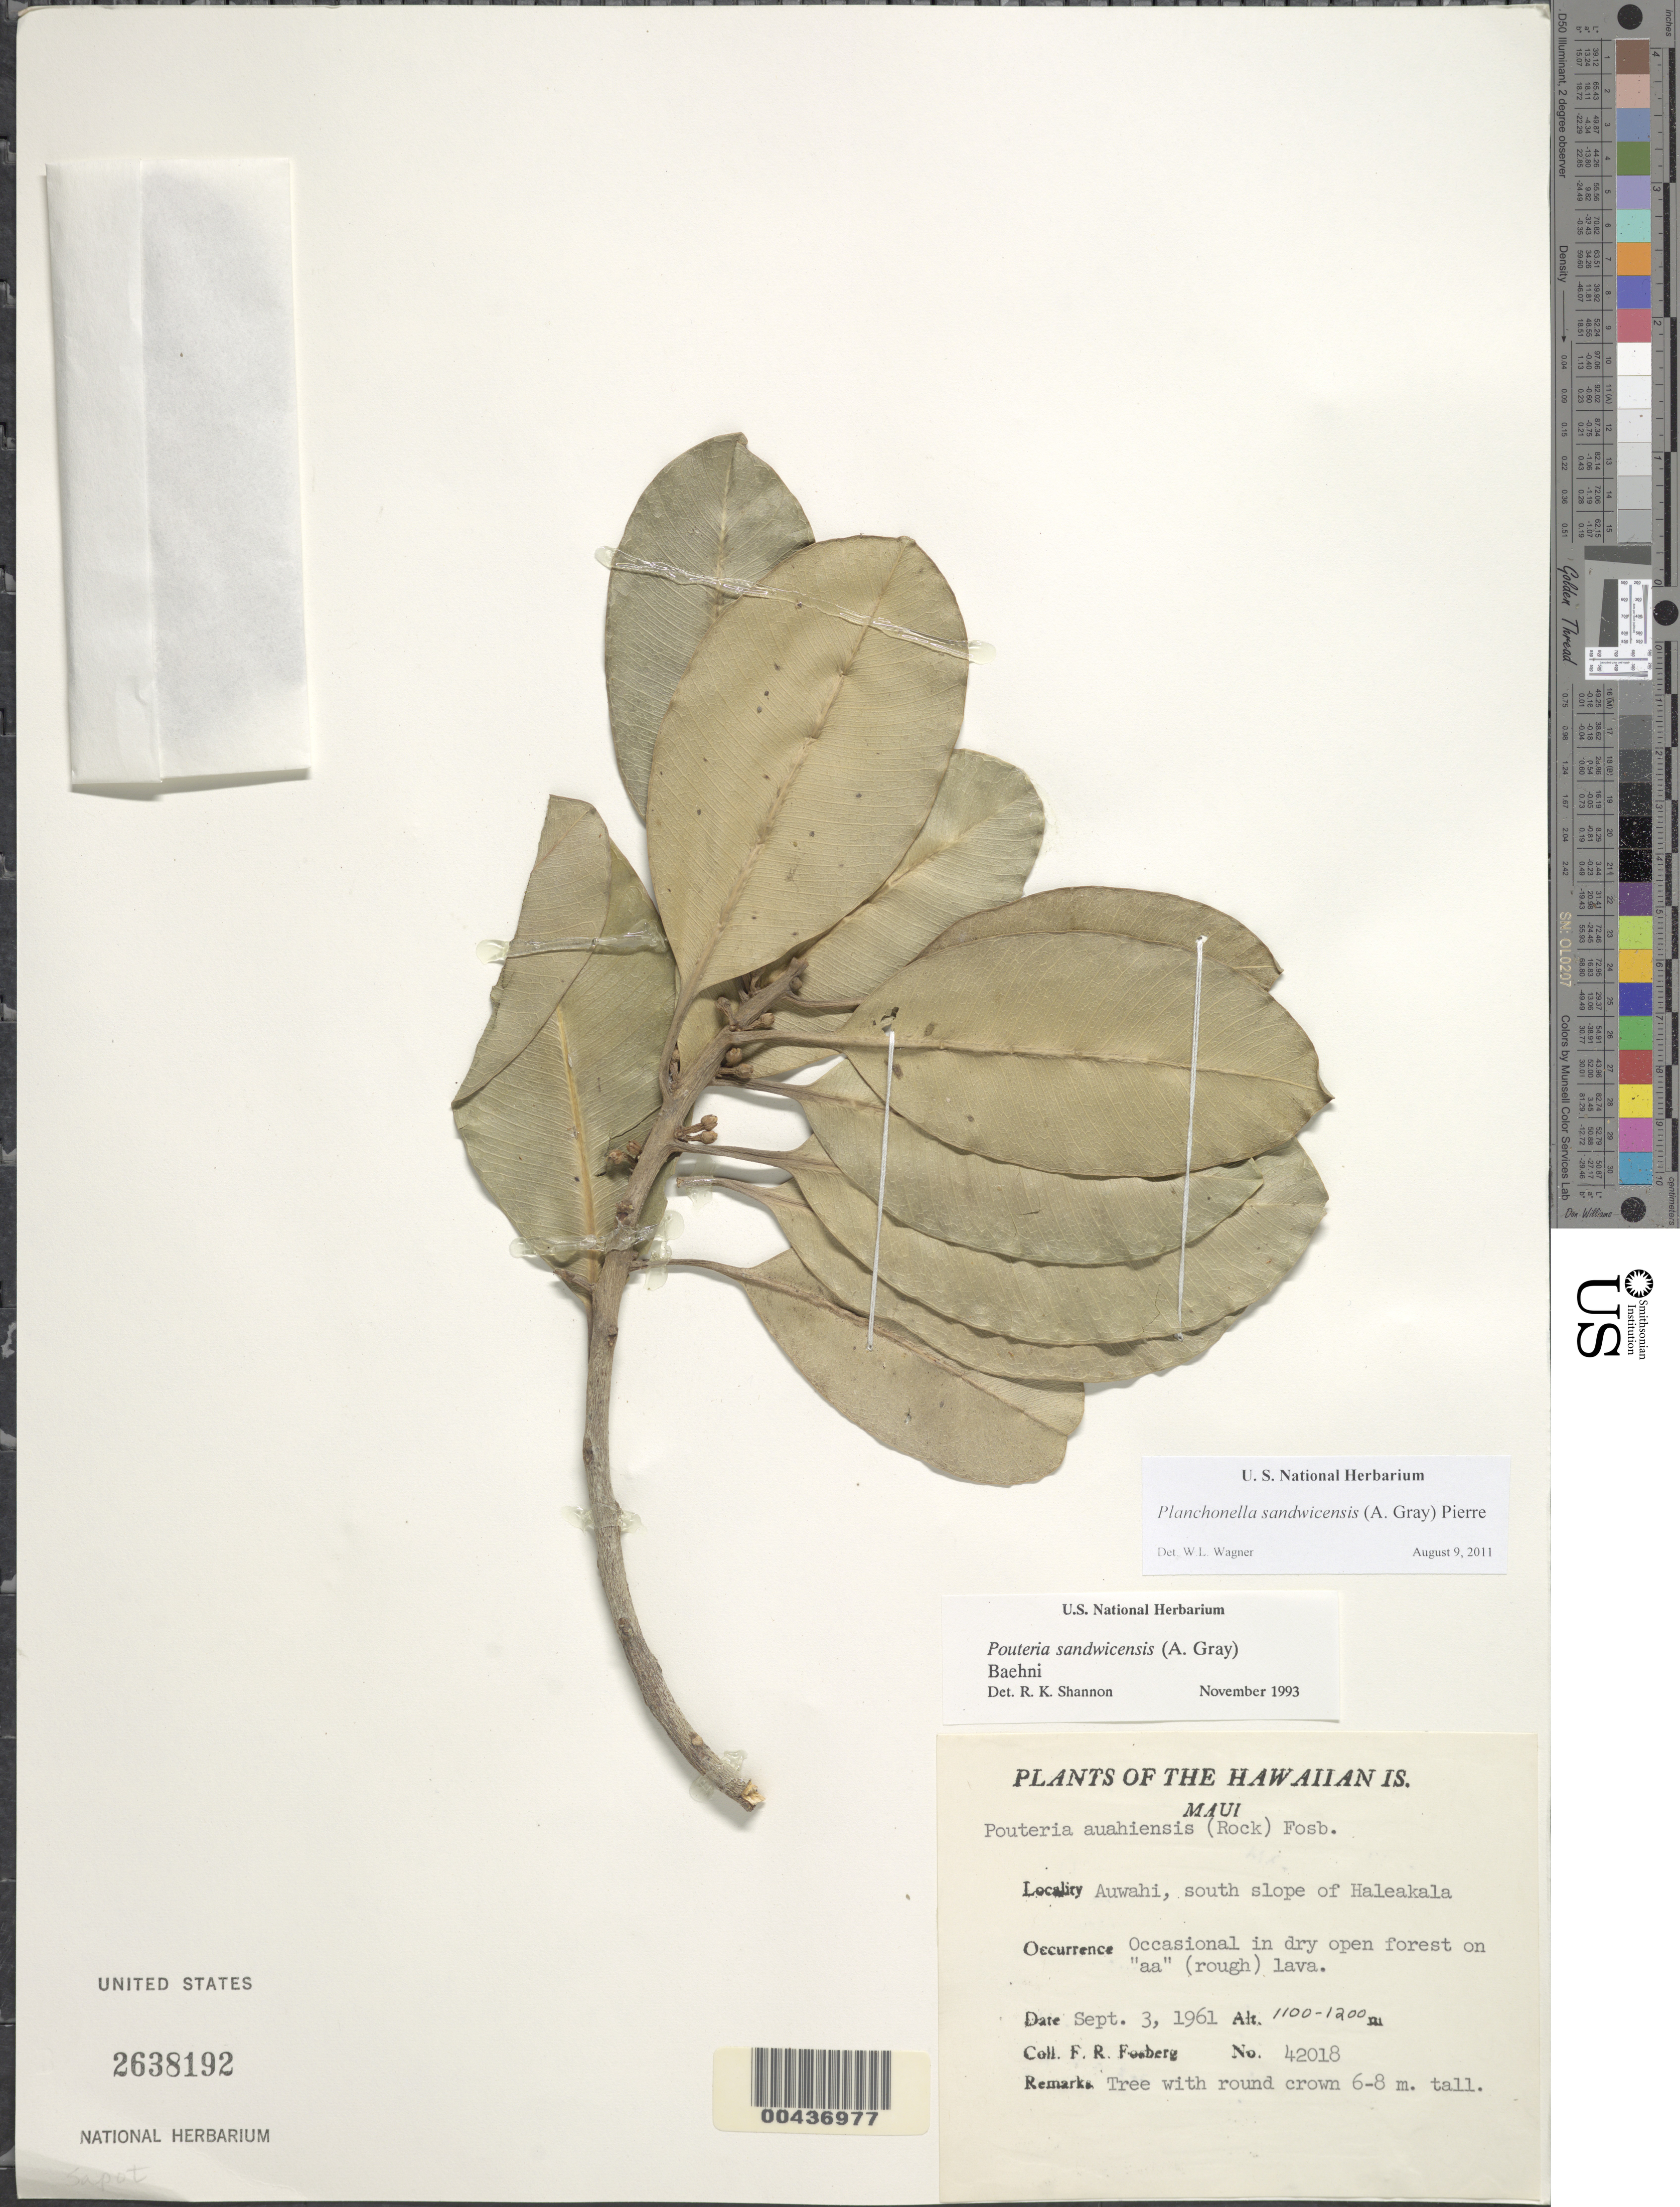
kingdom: Plantae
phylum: Tracheophyta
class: Magnoliopsida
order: Ericales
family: Sapotaceae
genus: Planchonella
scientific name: Planchonella spathulata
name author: (Hillebr.) Pierre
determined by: Wagner, W. L., (BOT), Smithsonian Institution - National Museum of Natural History (UNITED STATES)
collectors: F. R. Fosberg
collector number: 42018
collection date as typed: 3 Sep 1961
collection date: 1961-09-03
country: United States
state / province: Hawaii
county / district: Maui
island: Maui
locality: Auwahi, south slope of Haleakala, Maui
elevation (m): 1100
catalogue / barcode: US 2638192